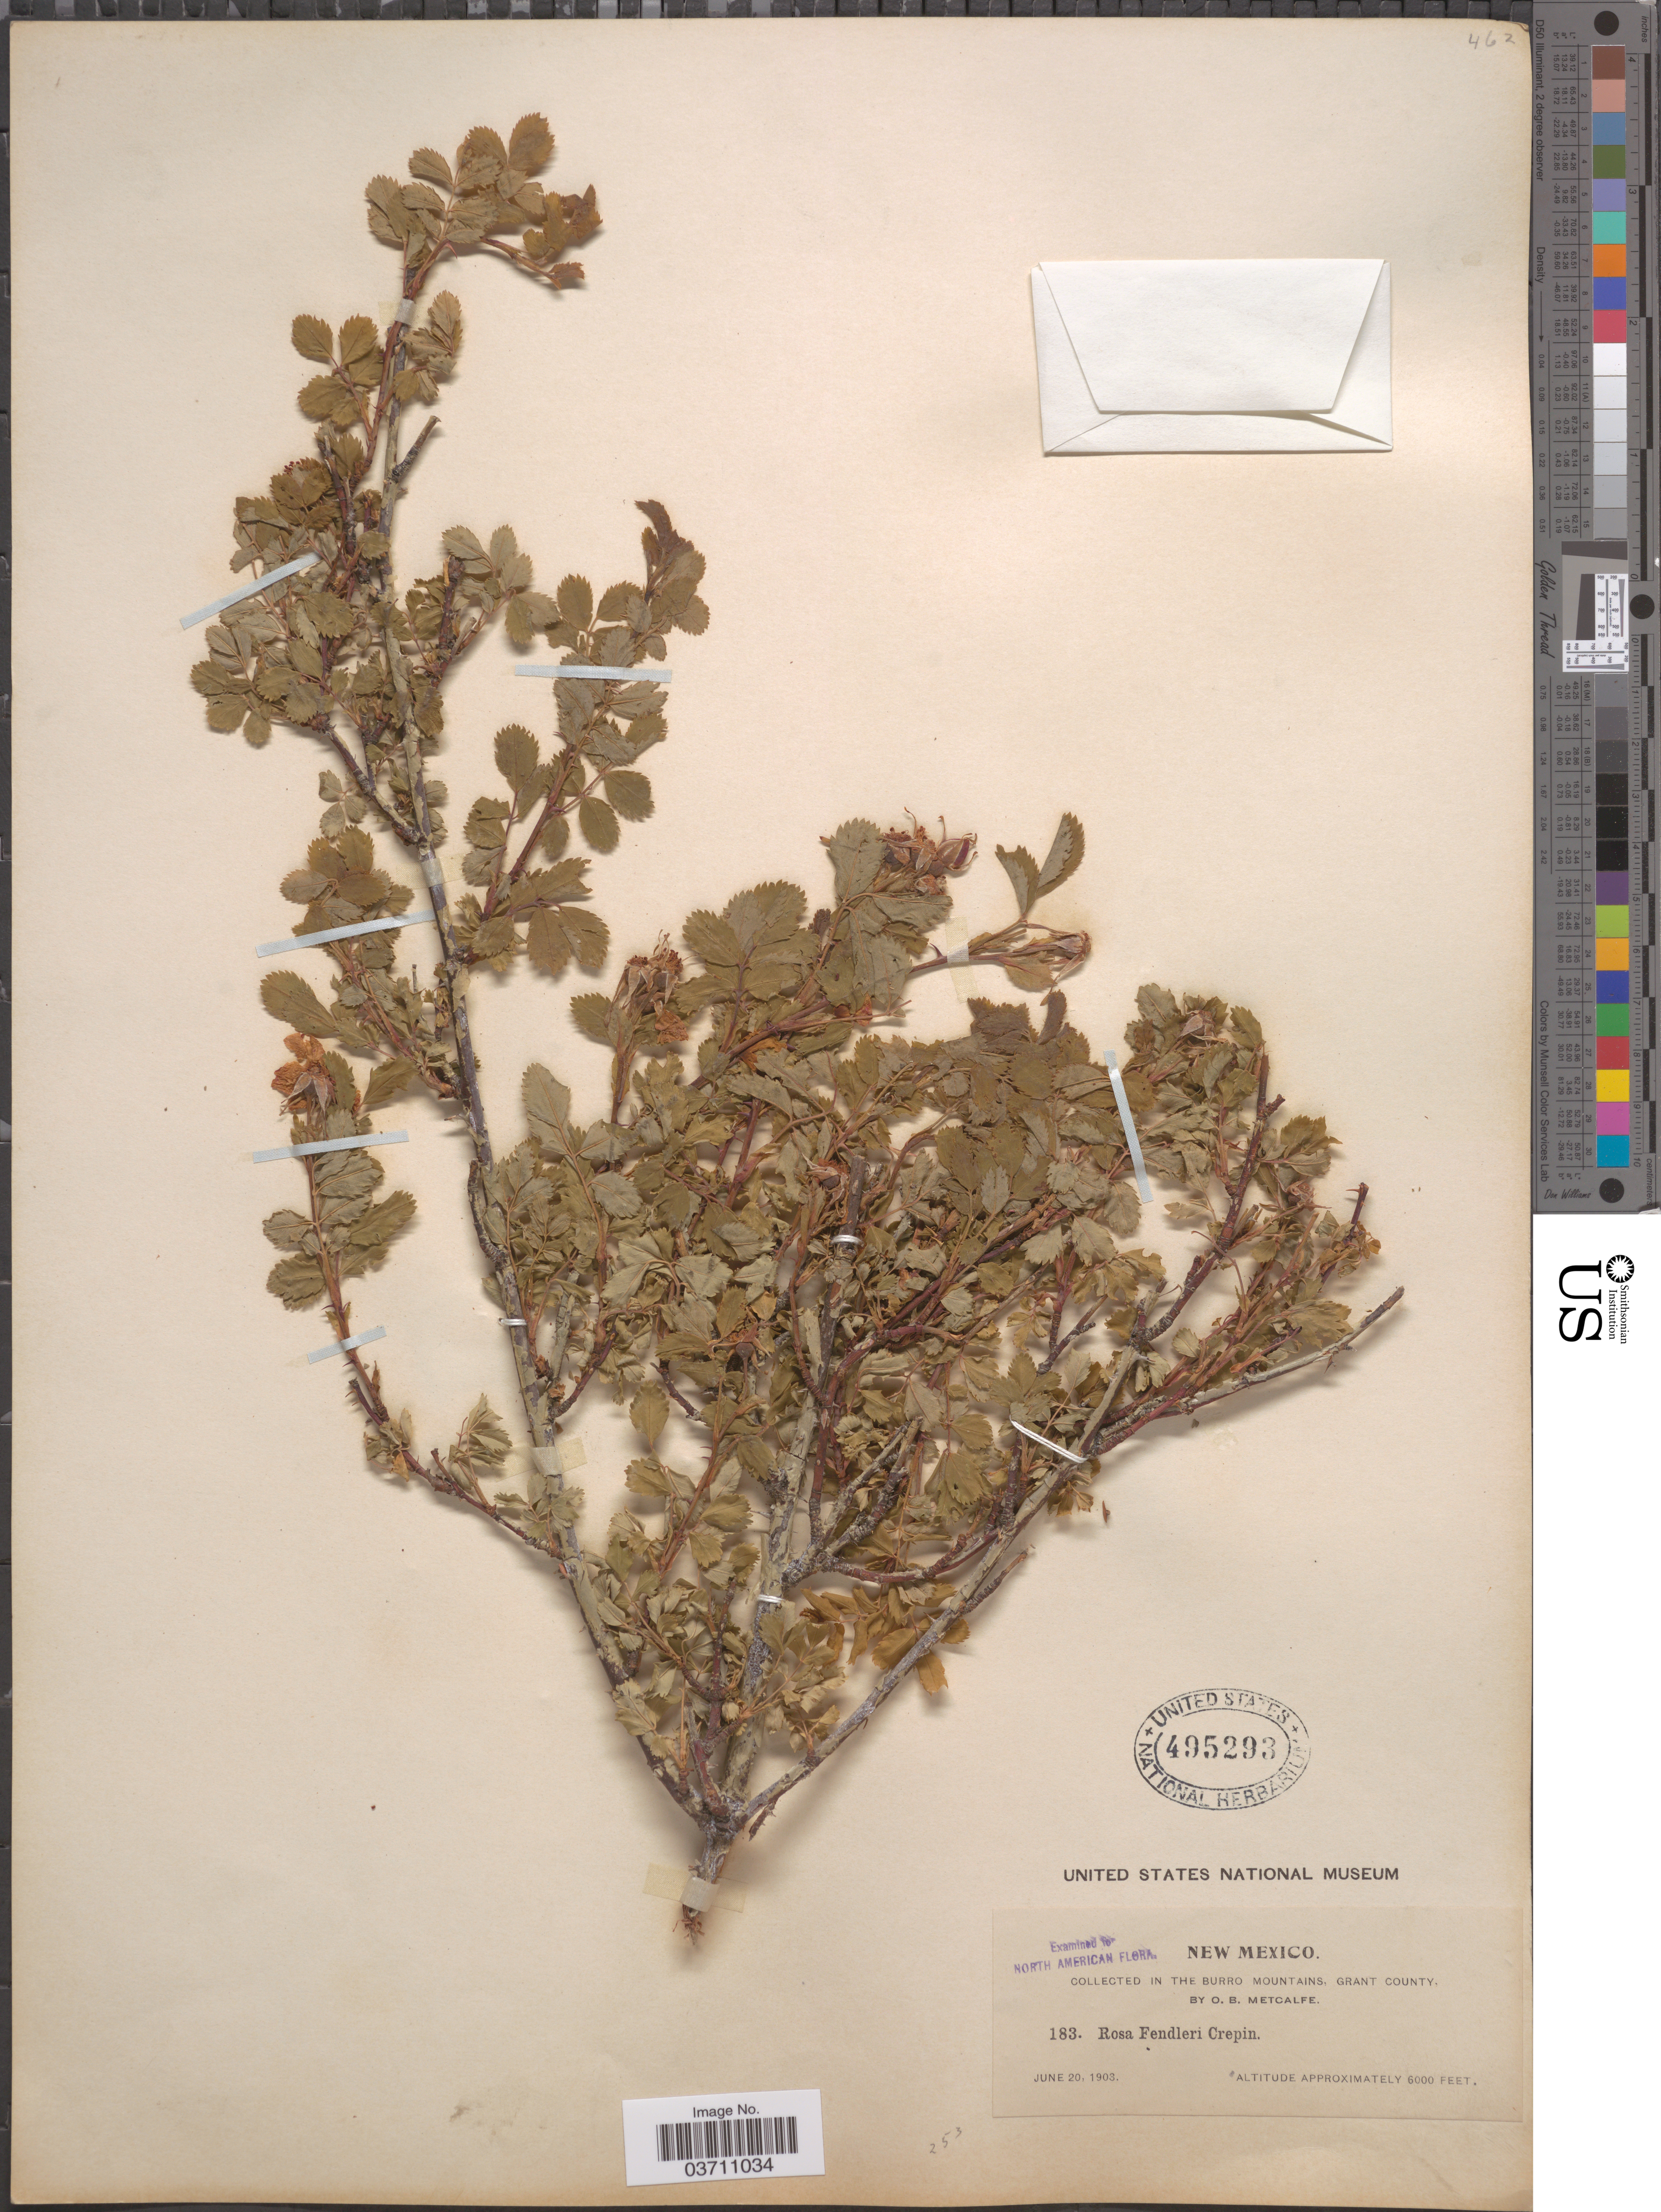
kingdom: Plantae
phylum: Tracheophyta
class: Magnoliopsida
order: Rosales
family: Rosaceae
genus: Rosa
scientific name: Rosa fendleri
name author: Crép.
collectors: O. B. Metcalfe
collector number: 183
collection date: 1903-06-20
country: United States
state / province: New Mexico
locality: In the Burro Mountains, Grant County.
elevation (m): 1829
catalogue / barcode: US 495293